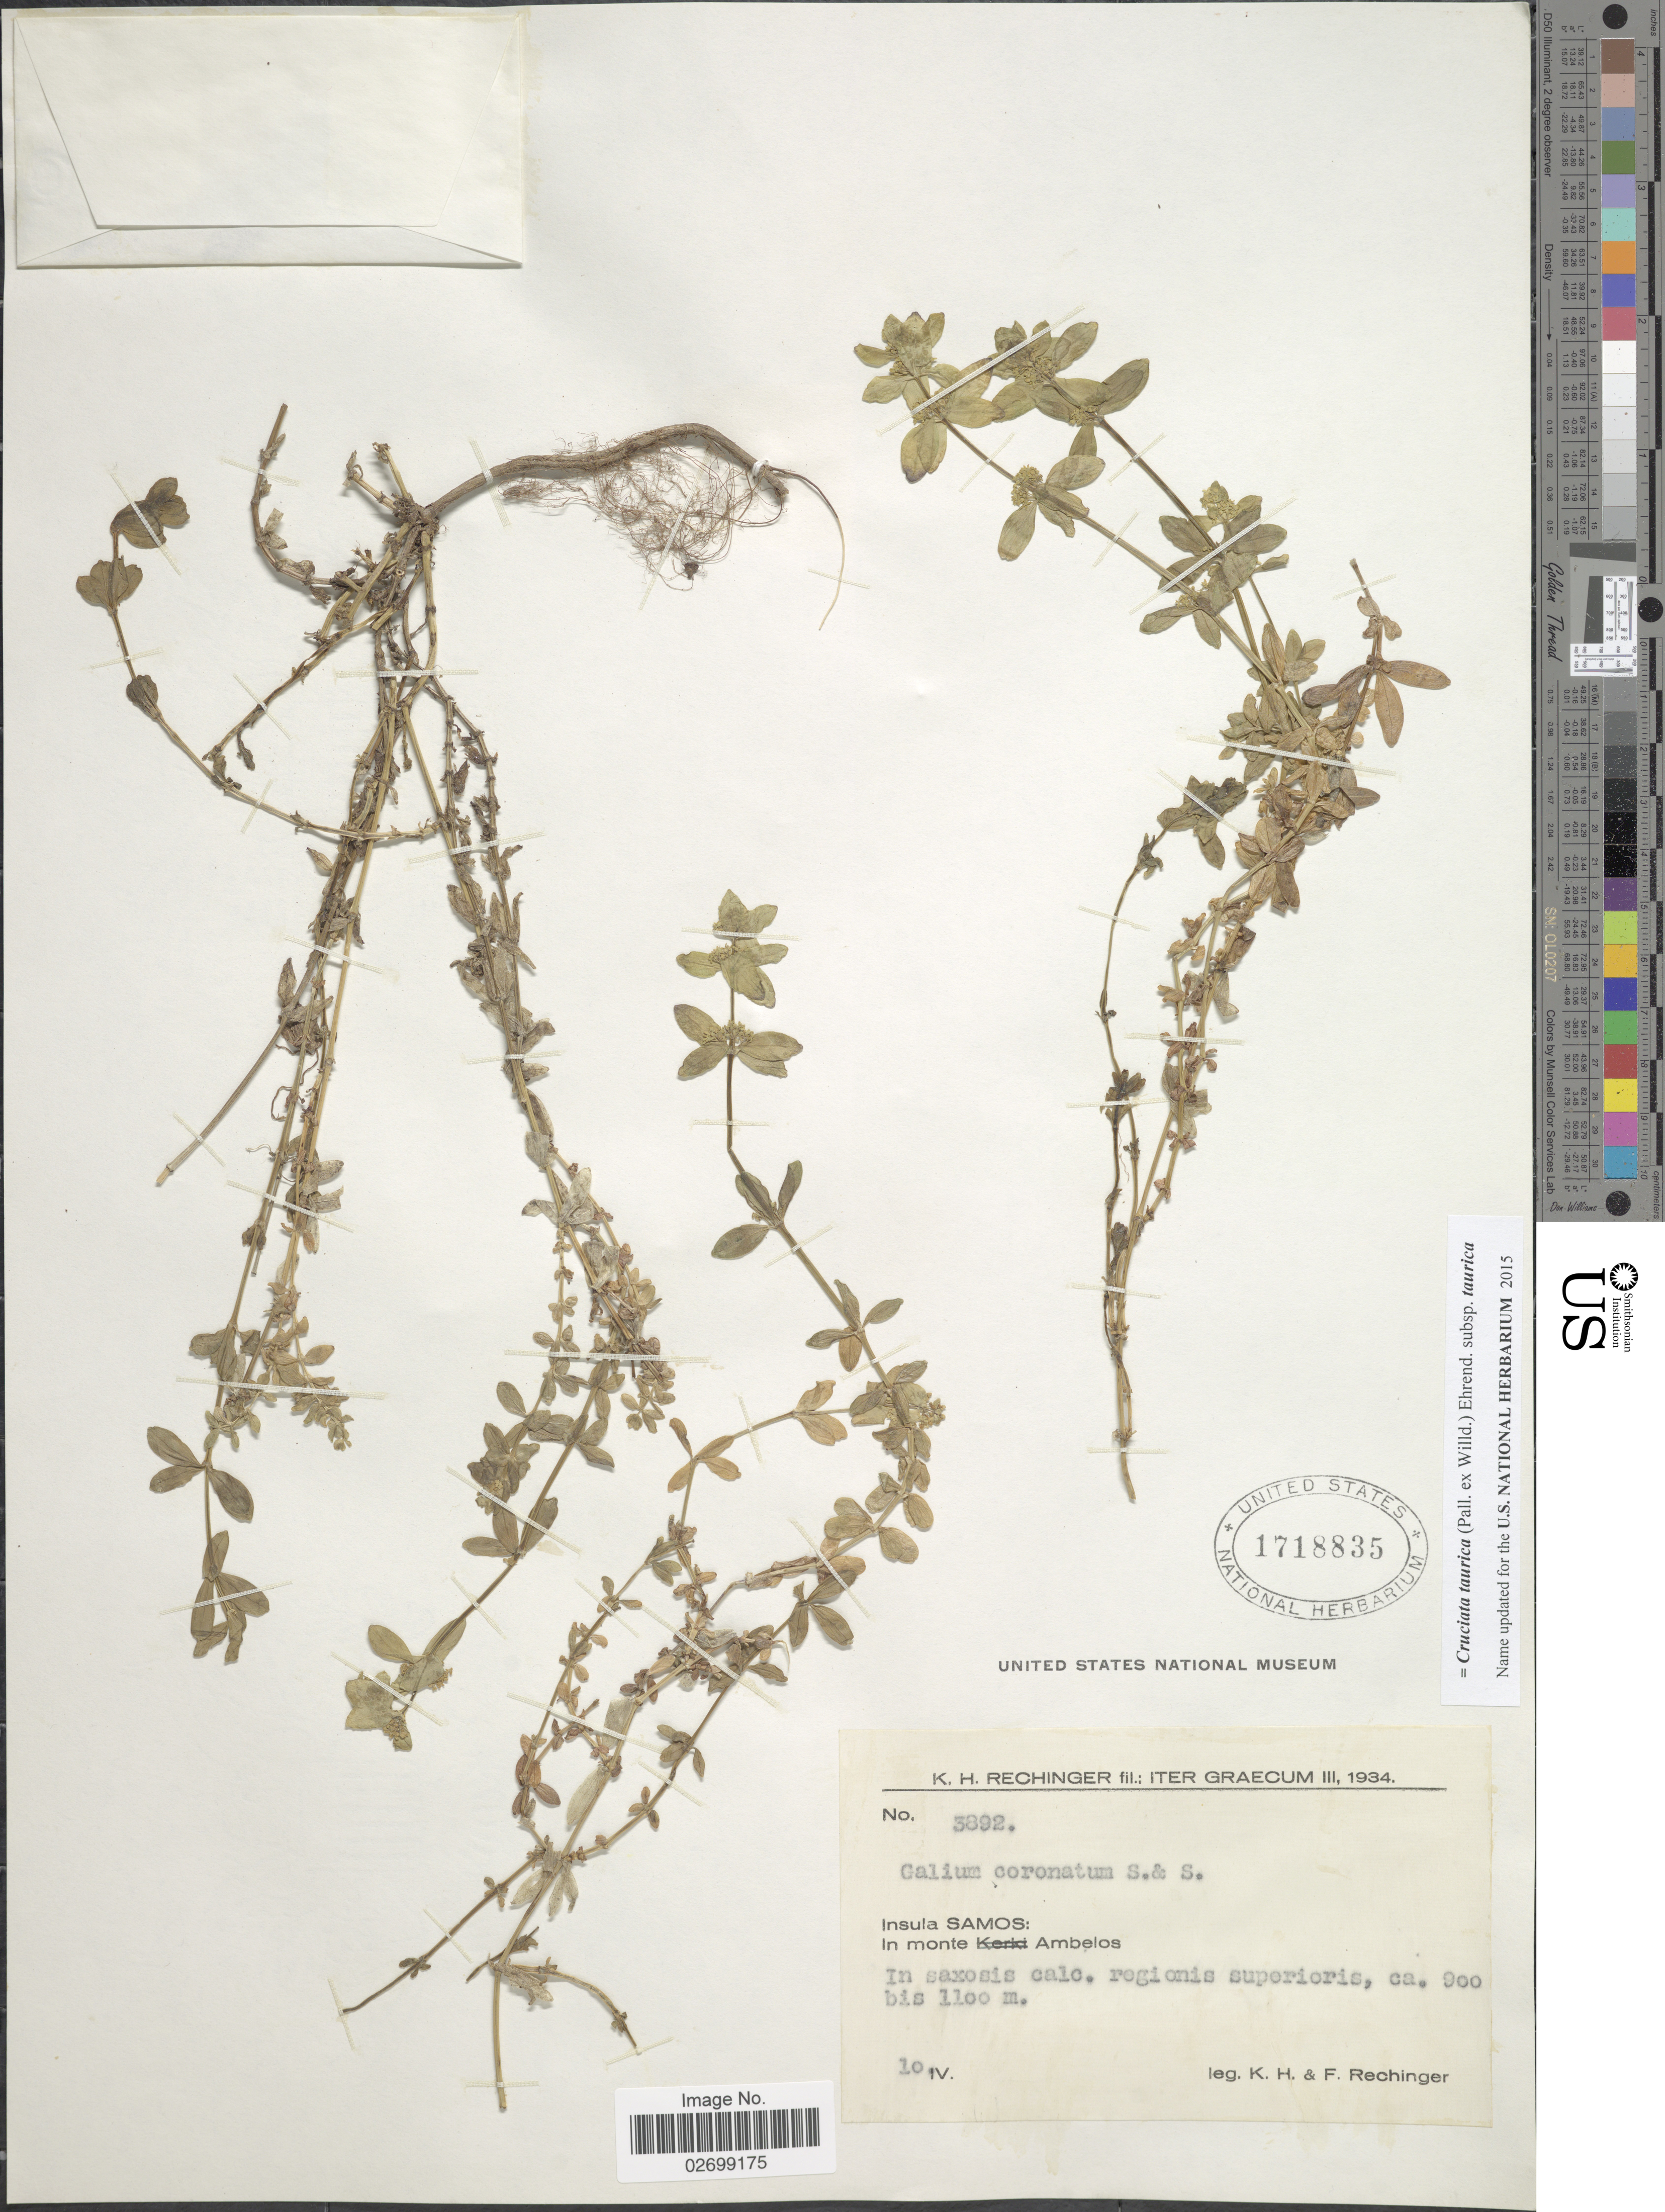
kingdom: Plantae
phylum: Tracheophyta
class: Magnoliopsida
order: Gentianales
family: Rubiaceae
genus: Cruciata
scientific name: Cruciata taurica subsp. taurica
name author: (Pall. ex Willd.) Ehrend.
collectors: K. H. Rechinger & F. Rechinger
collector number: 3892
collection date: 1934-04-10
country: Greece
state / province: North Aegean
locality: In monte Ambelos, in saxosis calc. regionis superioris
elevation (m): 900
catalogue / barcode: US 1718835